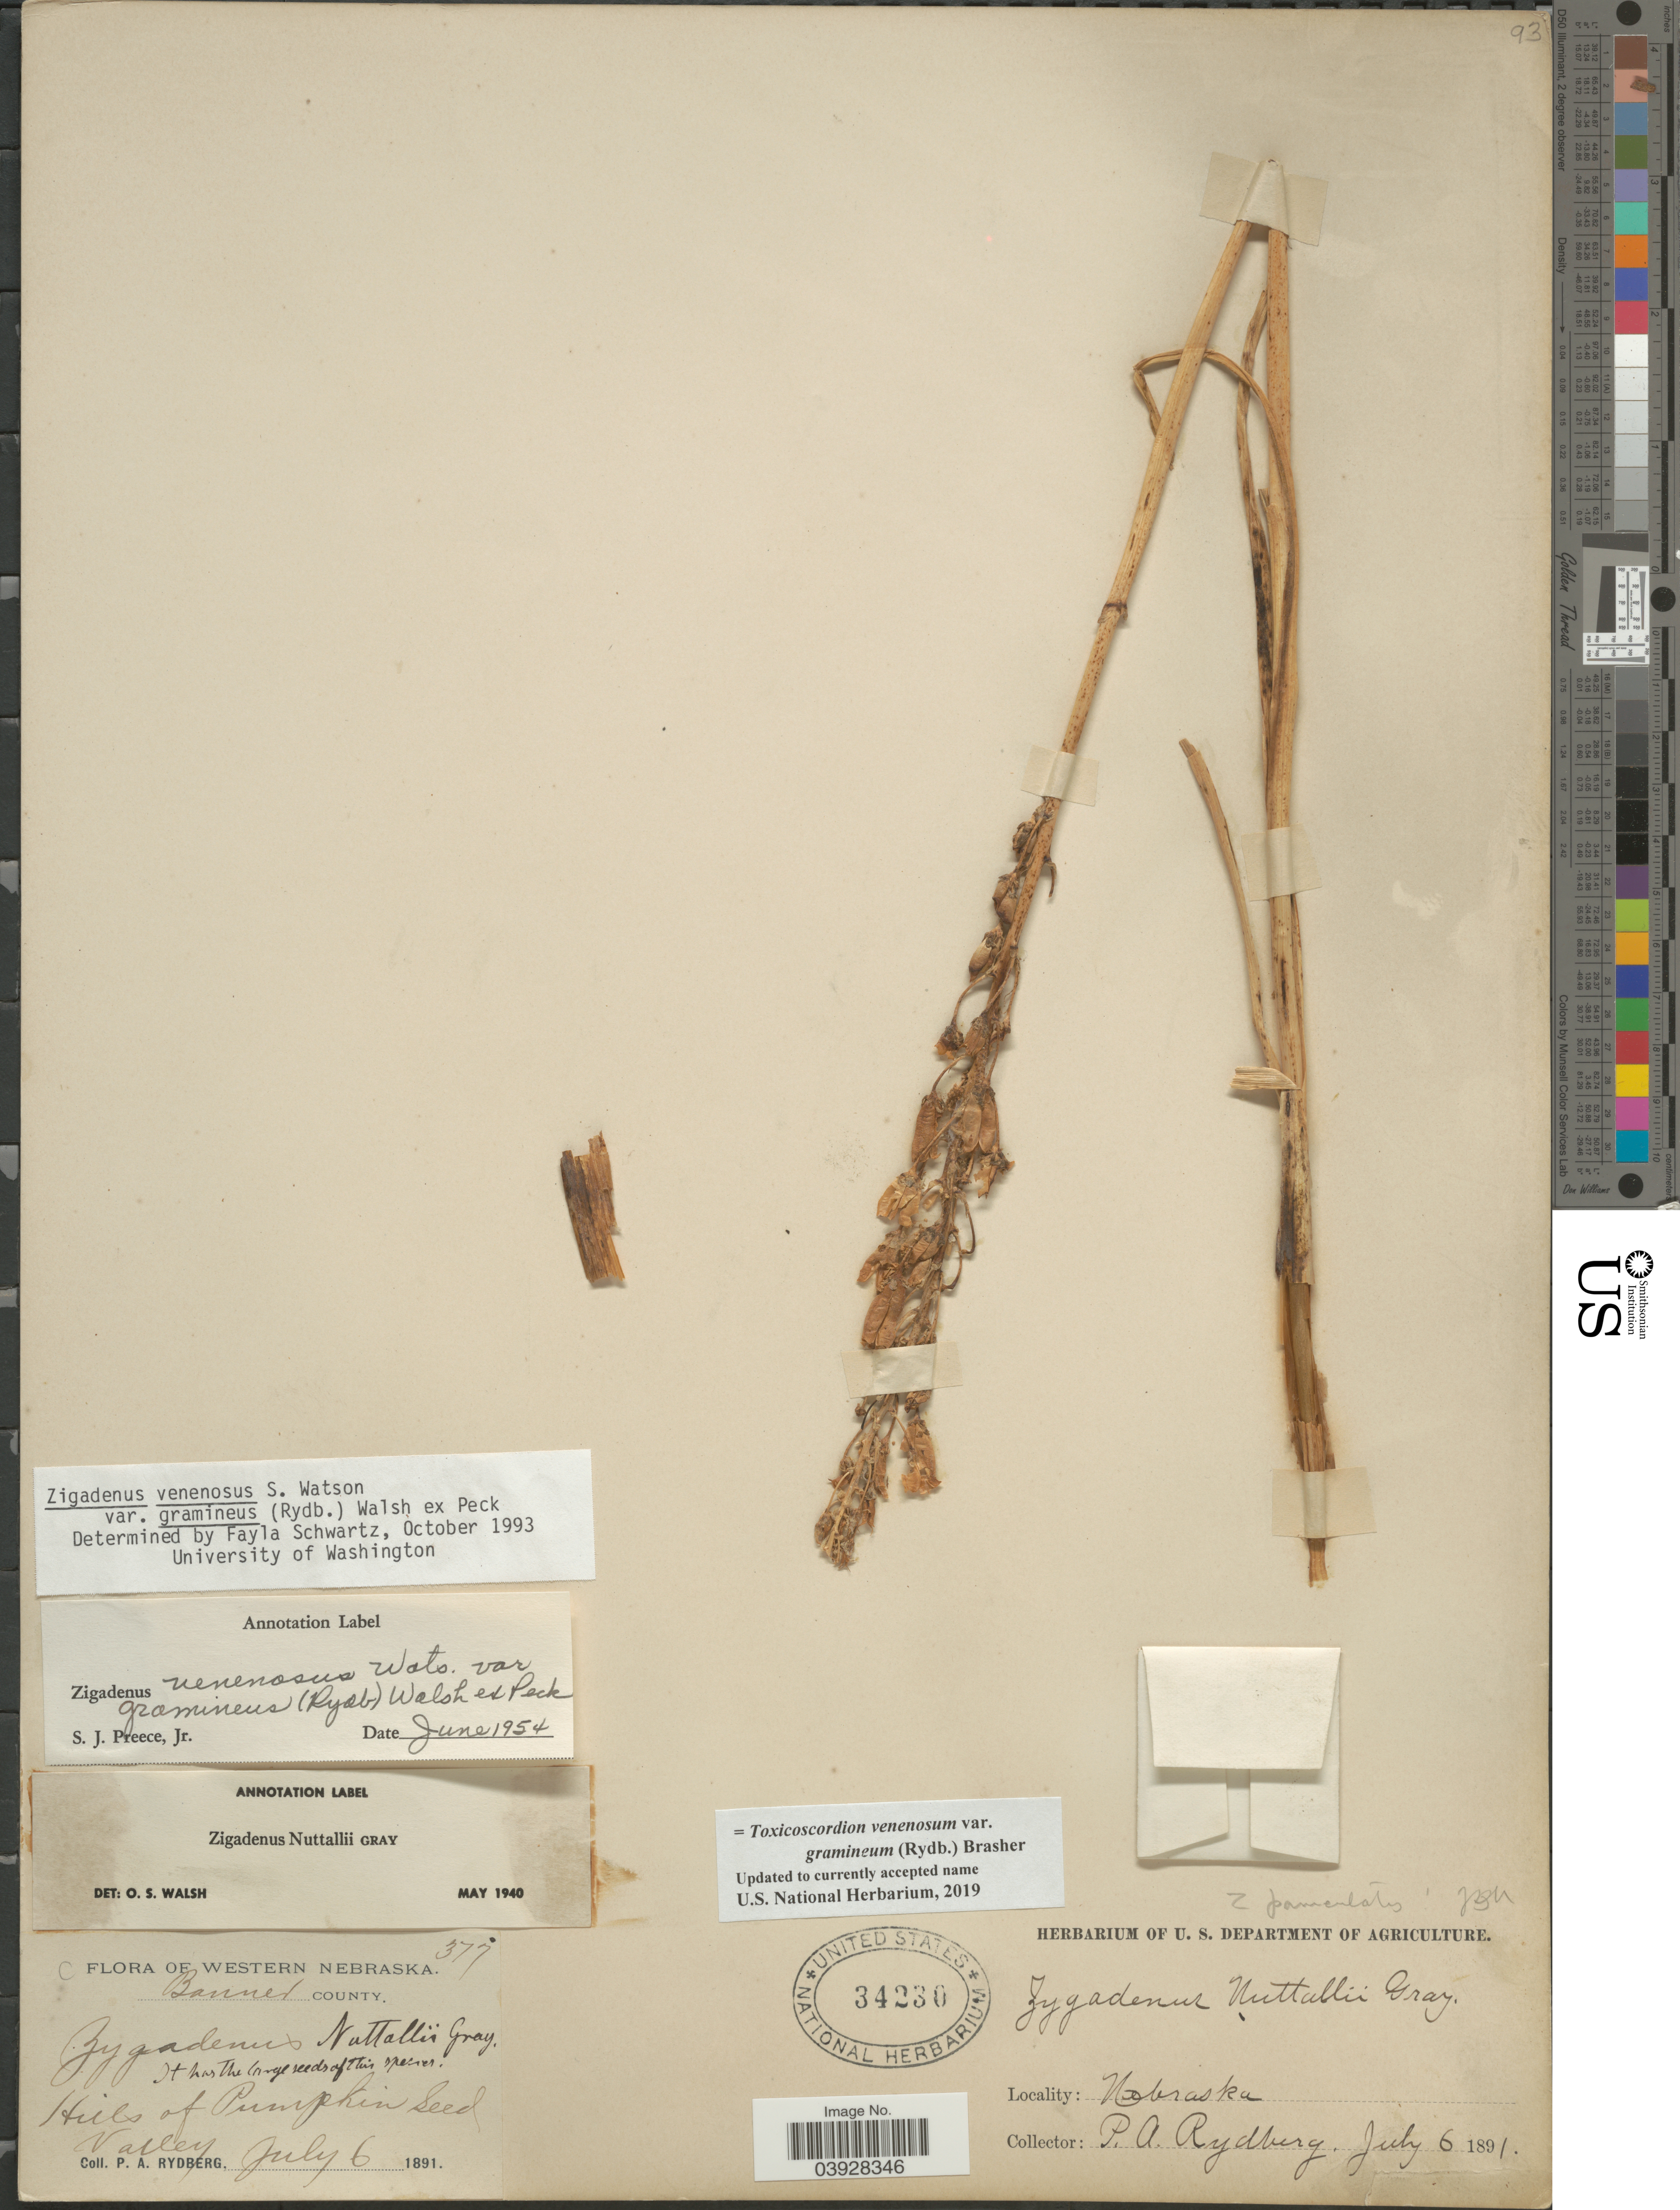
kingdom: Plantae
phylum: Tracheophyta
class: Liliopsida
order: Liliales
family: Melanthiaceae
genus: Toxicoscordion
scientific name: Toxicoscordion venenosum var. gramineum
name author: (Rydb.) Brasher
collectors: P. A. Rydberg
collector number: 377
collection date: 1891-07-06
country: United States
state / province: Nebraska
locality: Western Nebraska. Banner County. Hills of Pumpkin Seed Valley.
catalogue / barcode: US 34230